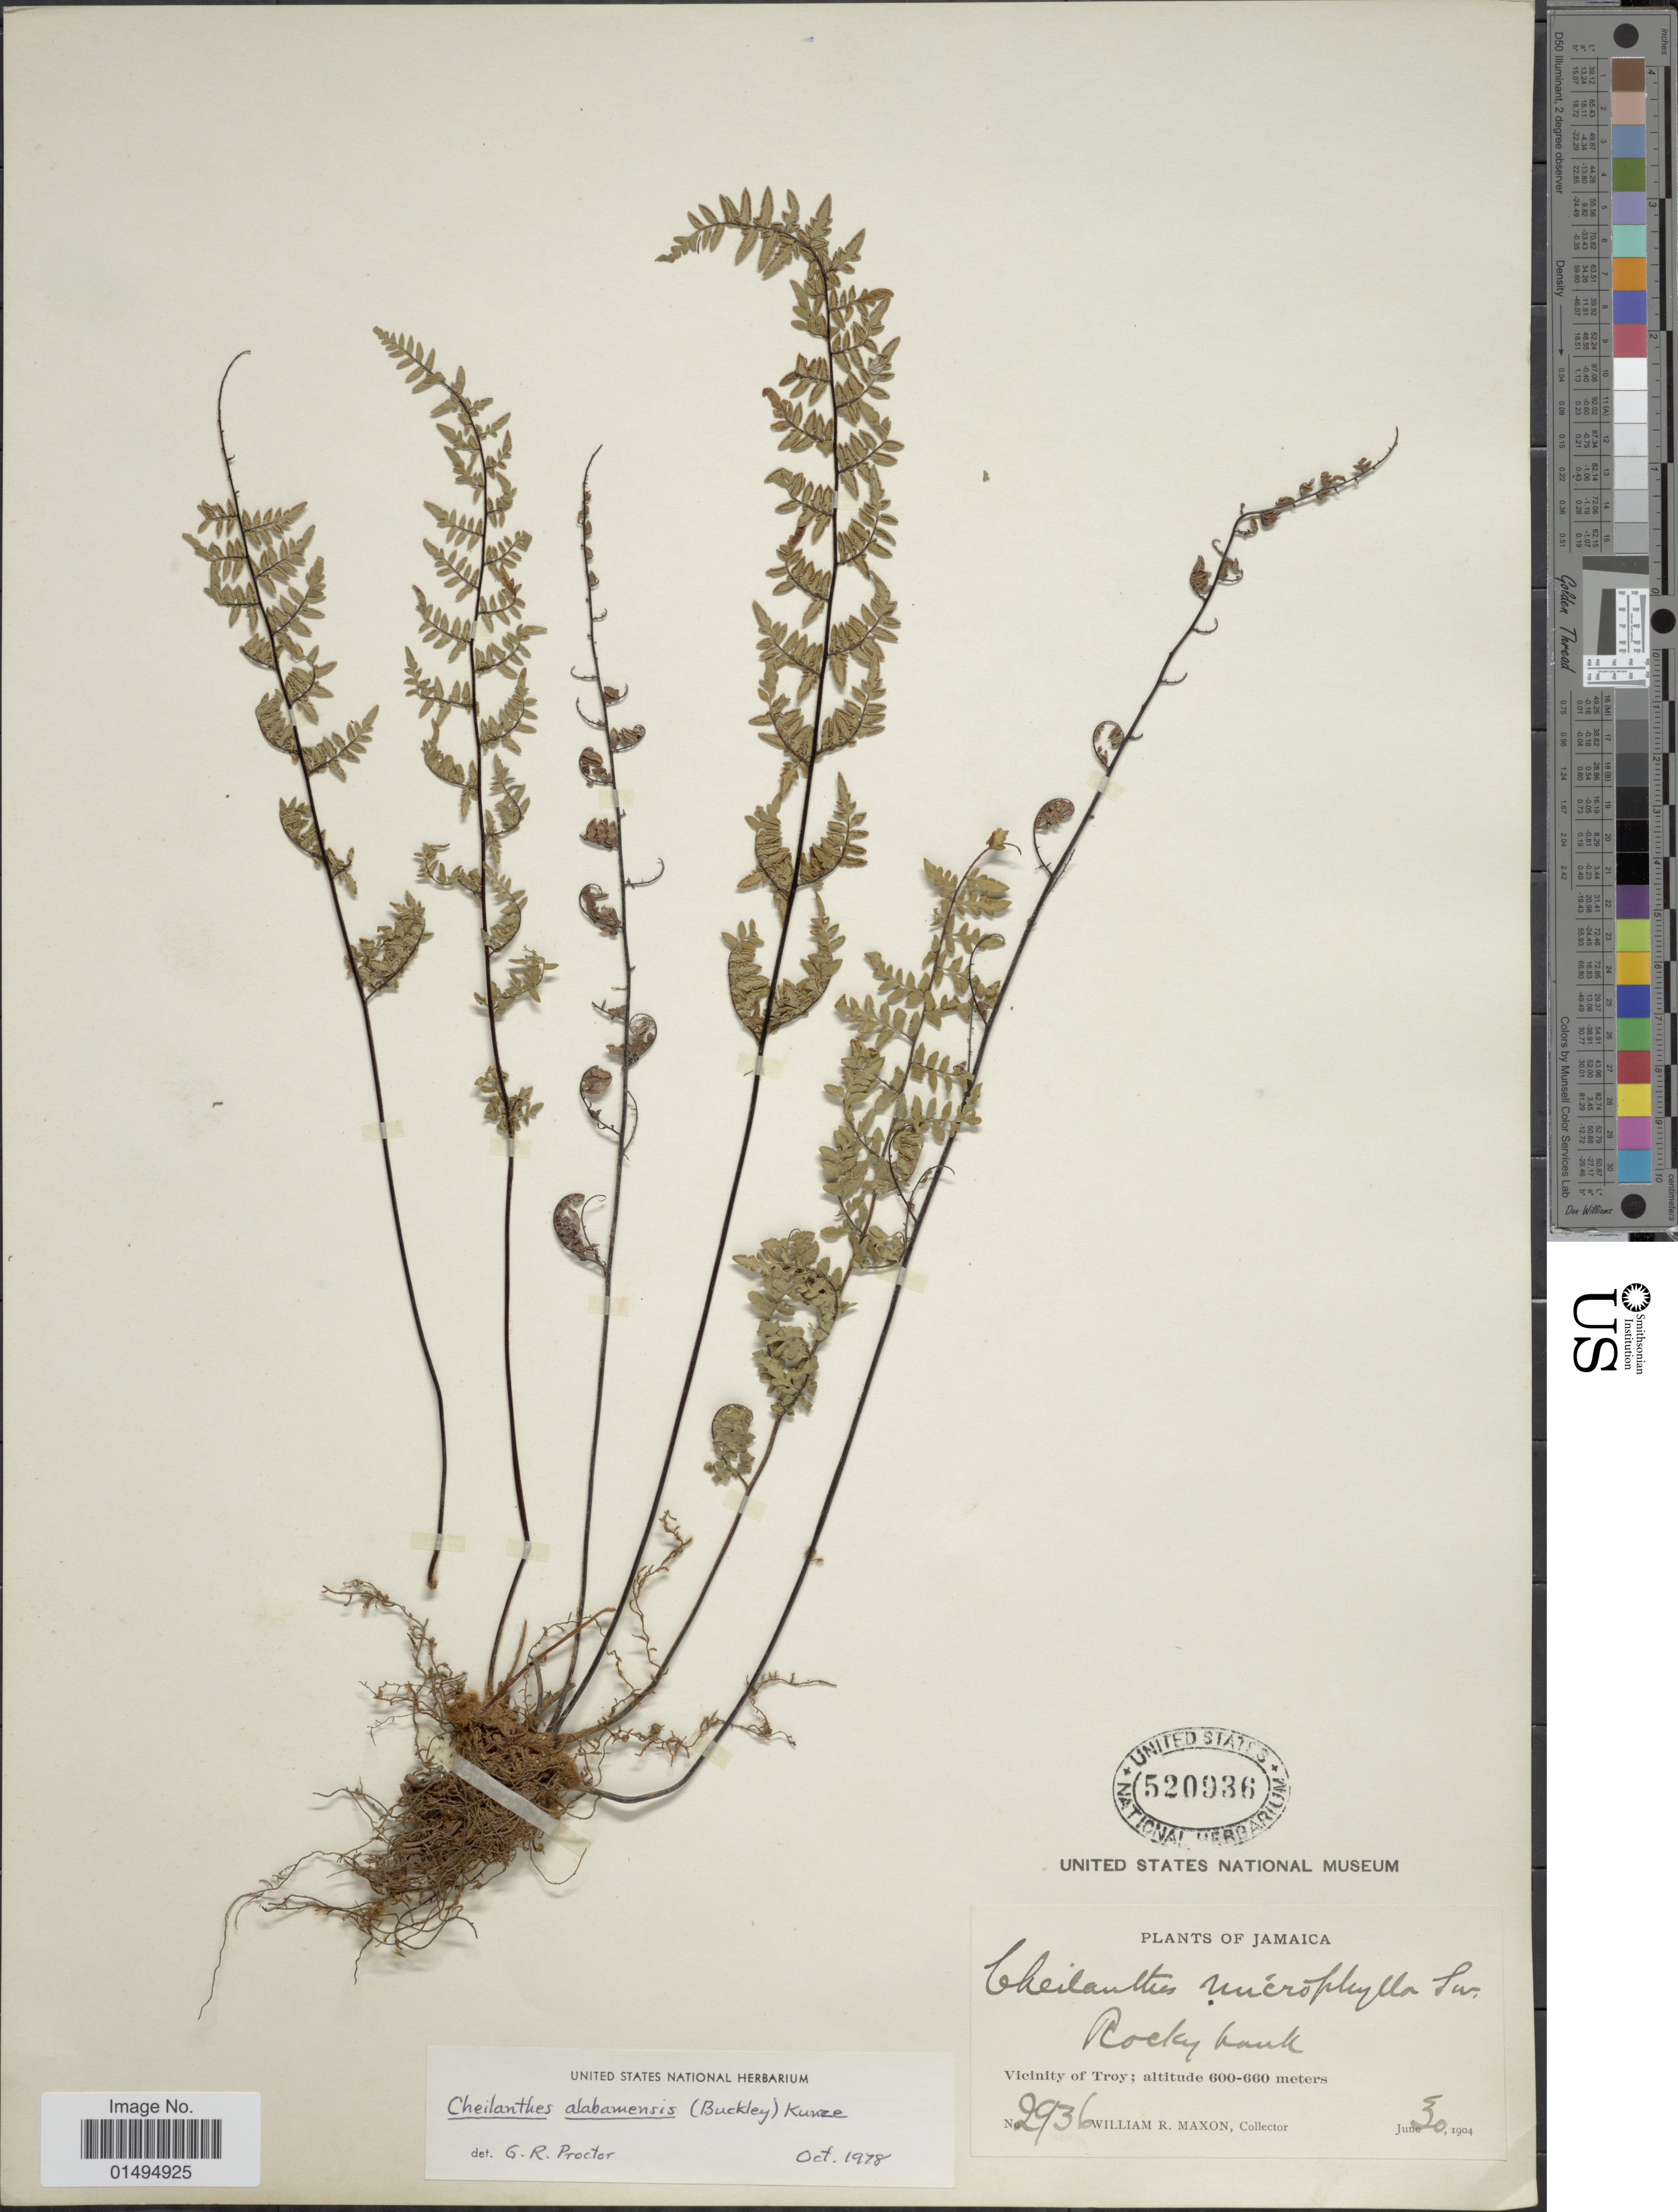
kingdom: Plantae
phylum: Tracheophyta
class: Polypodiopsida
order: Polypodiales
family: Pteridaceae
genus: Myriopteris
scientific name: Myriopteris alabamensis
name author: (Buckley) Grusz & Windham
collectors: W. R. Maxon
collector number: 2936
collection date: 1904-06-30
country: Jamaica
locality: Vicinity of Troy.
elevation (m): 600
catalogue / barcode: US 520936